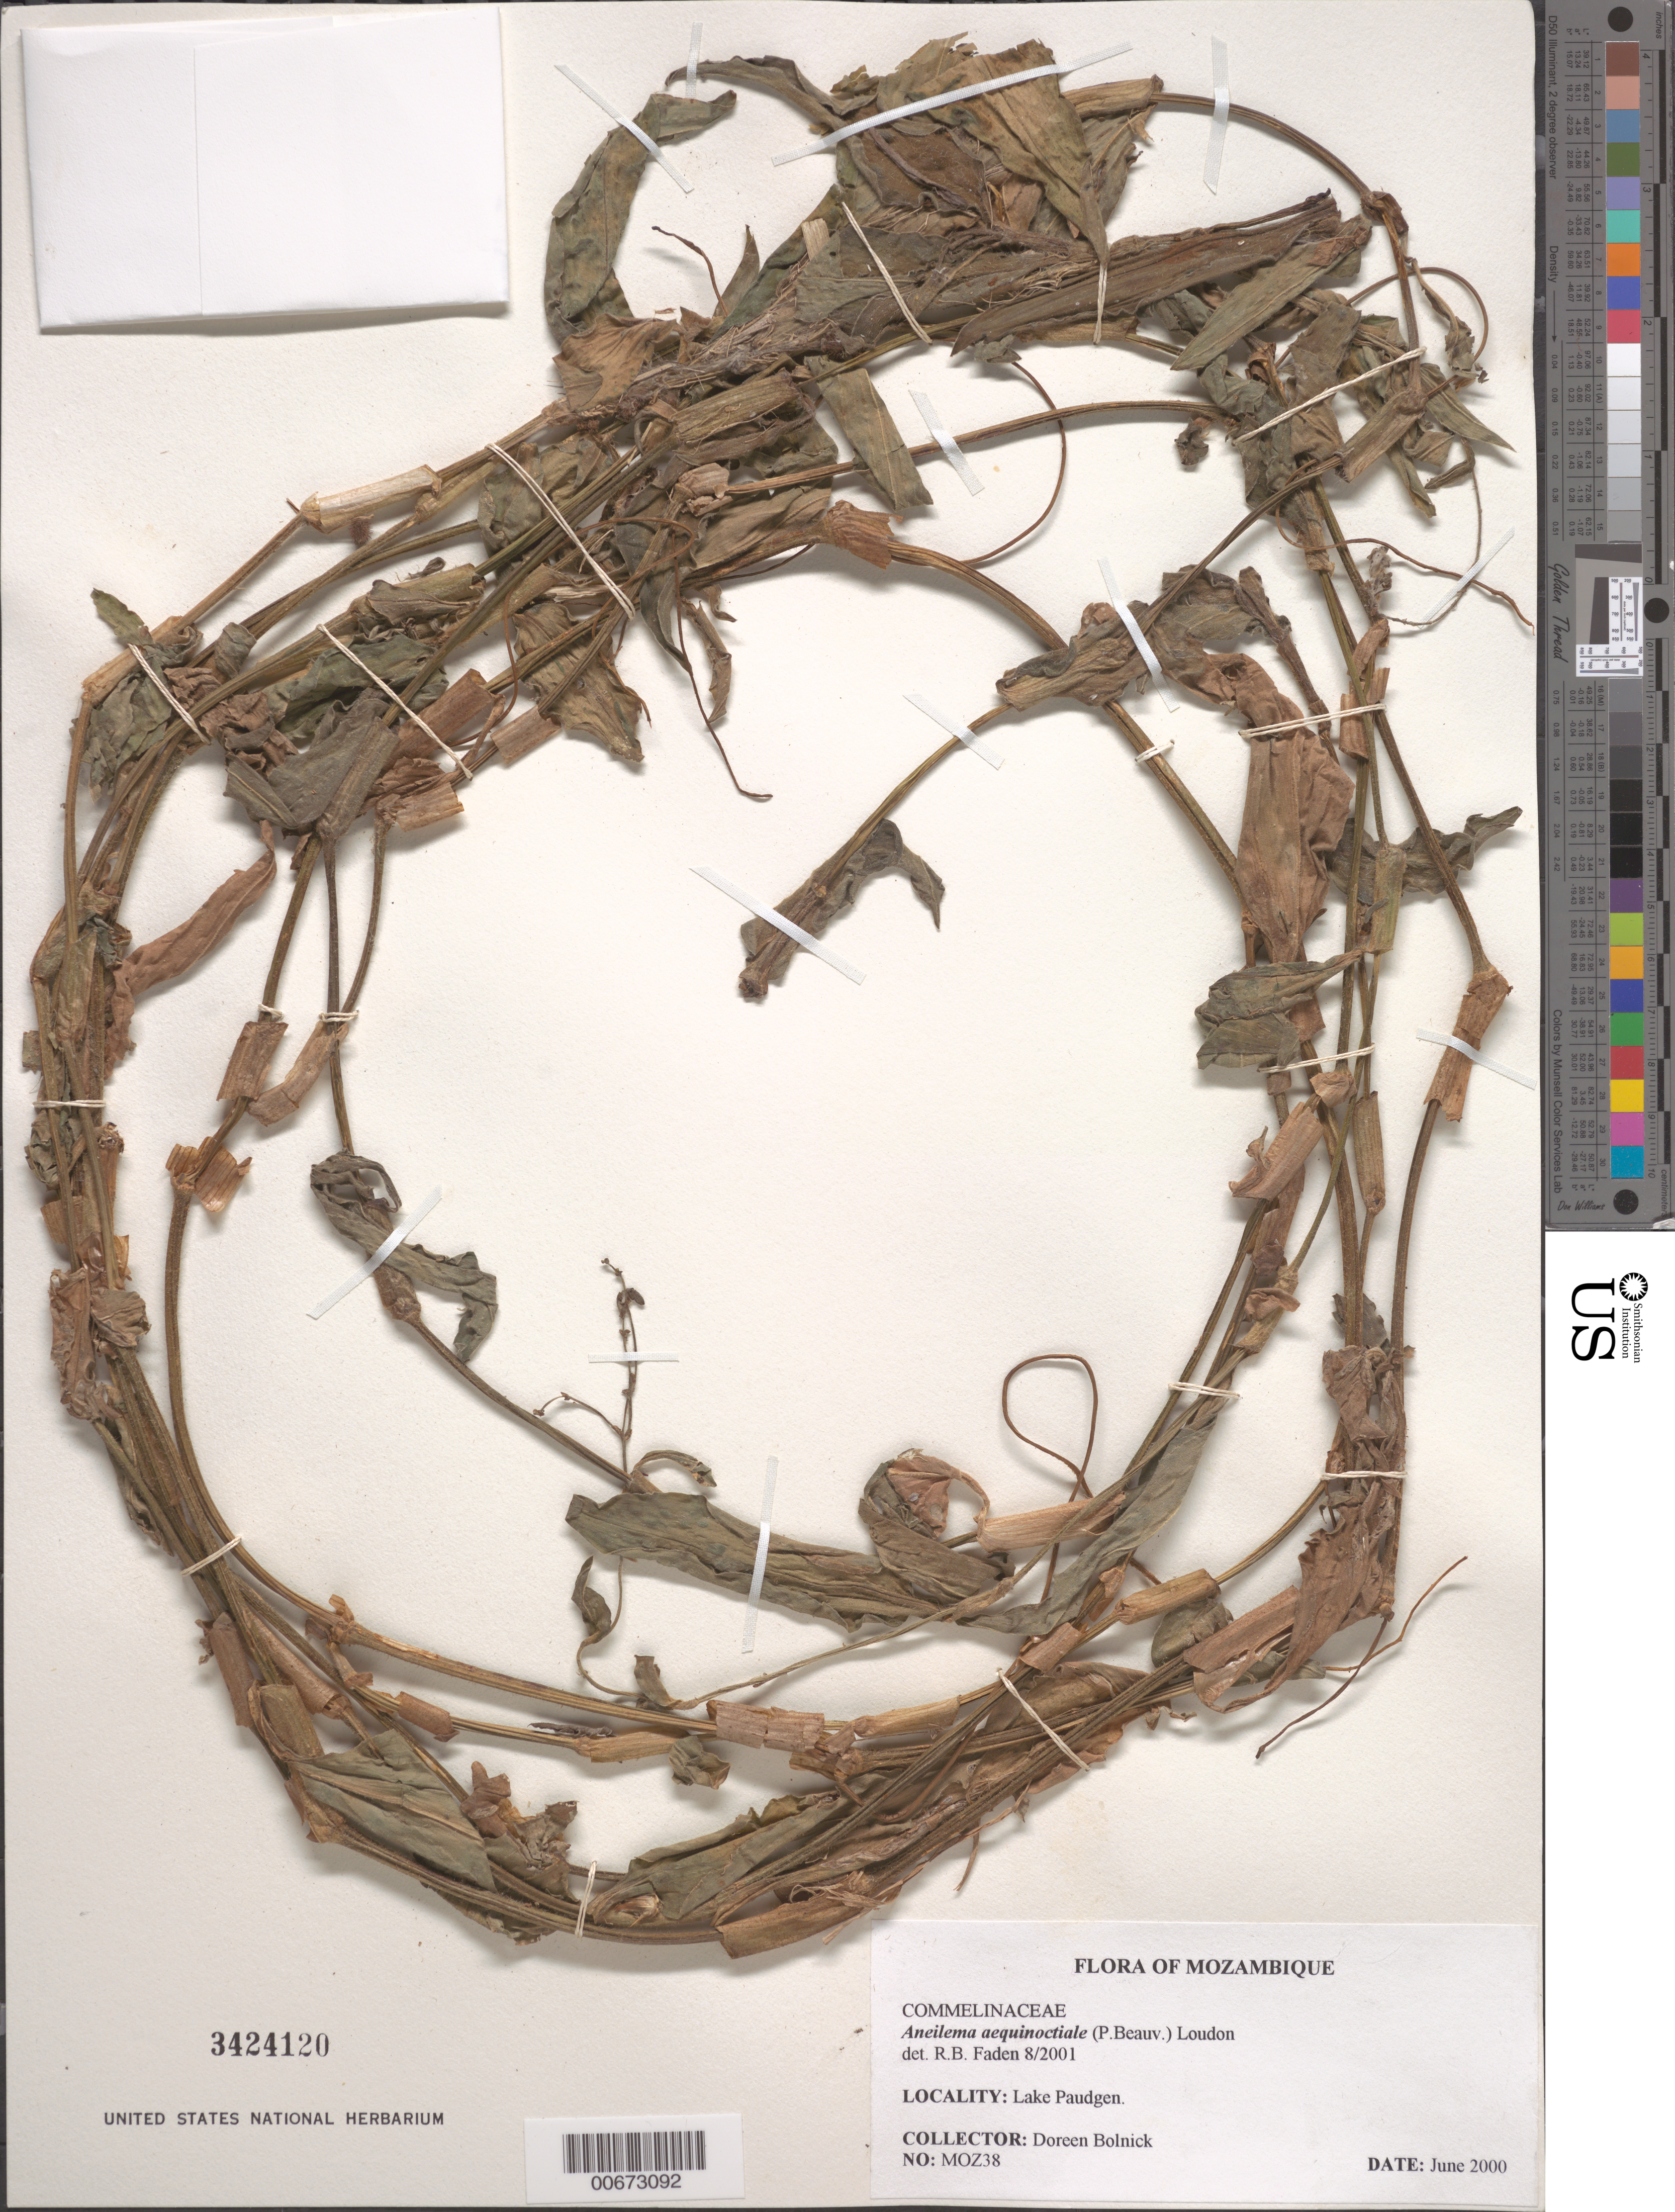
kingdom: Plantae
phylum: Tracheophyta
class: Liliopsida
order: Commelinales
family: Commelinaceae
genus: Aneilema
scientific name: Aneilema aequinoctiale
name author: (P. Beauv.) Loudon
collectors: D. Bolnick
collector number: MOZ38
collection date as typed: Jun 2000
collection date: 2000-06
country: Mozambique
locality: Lake Pandgen.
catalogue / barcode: US 3424120